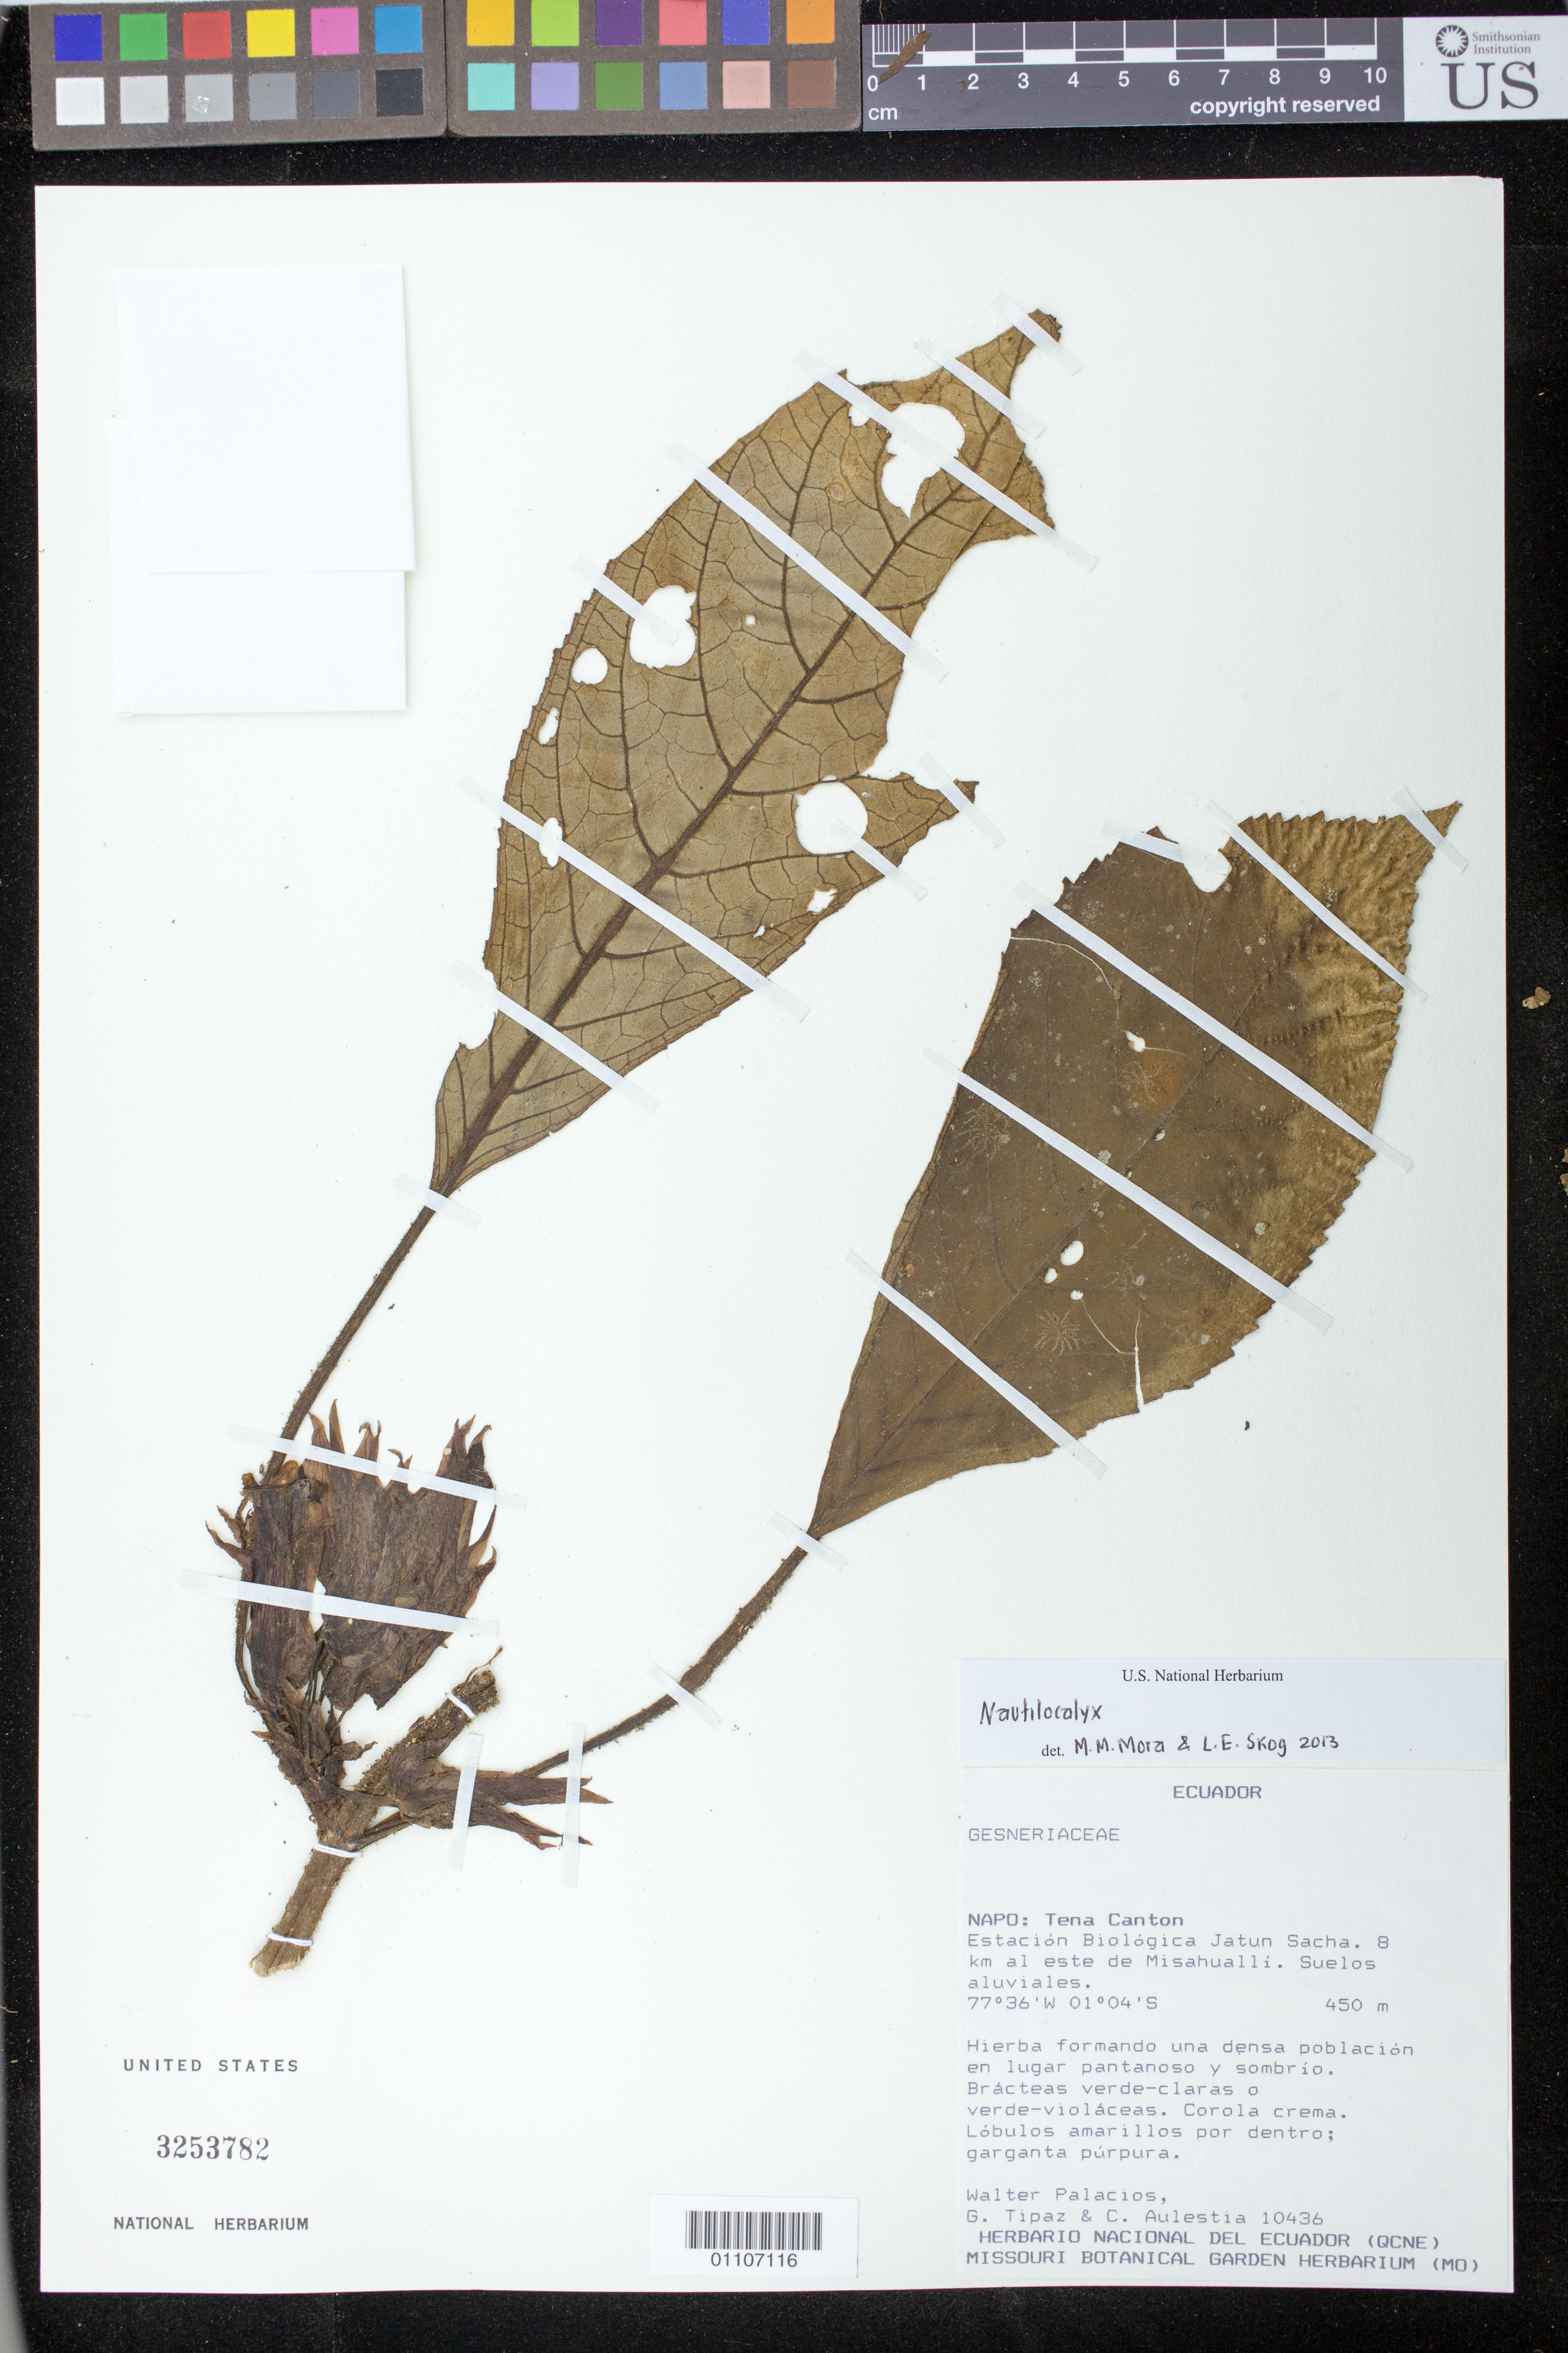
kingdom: Plantae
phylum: Tracheophyta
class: Magnoliopsida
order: Lamiales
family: Gesneriaceae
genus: Nautilocalyx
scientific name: Nautilocalyx sp.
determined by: Mora, M. Marcela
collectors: W. Palacios, G. Tipaz & C. Aulestia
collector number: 10436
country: Ecuador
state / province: Napo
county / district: Tena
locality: Estacio Biologica Jatun Sacha. 8 km al este de Misahualli.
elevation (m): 450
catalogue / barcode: US 3253782